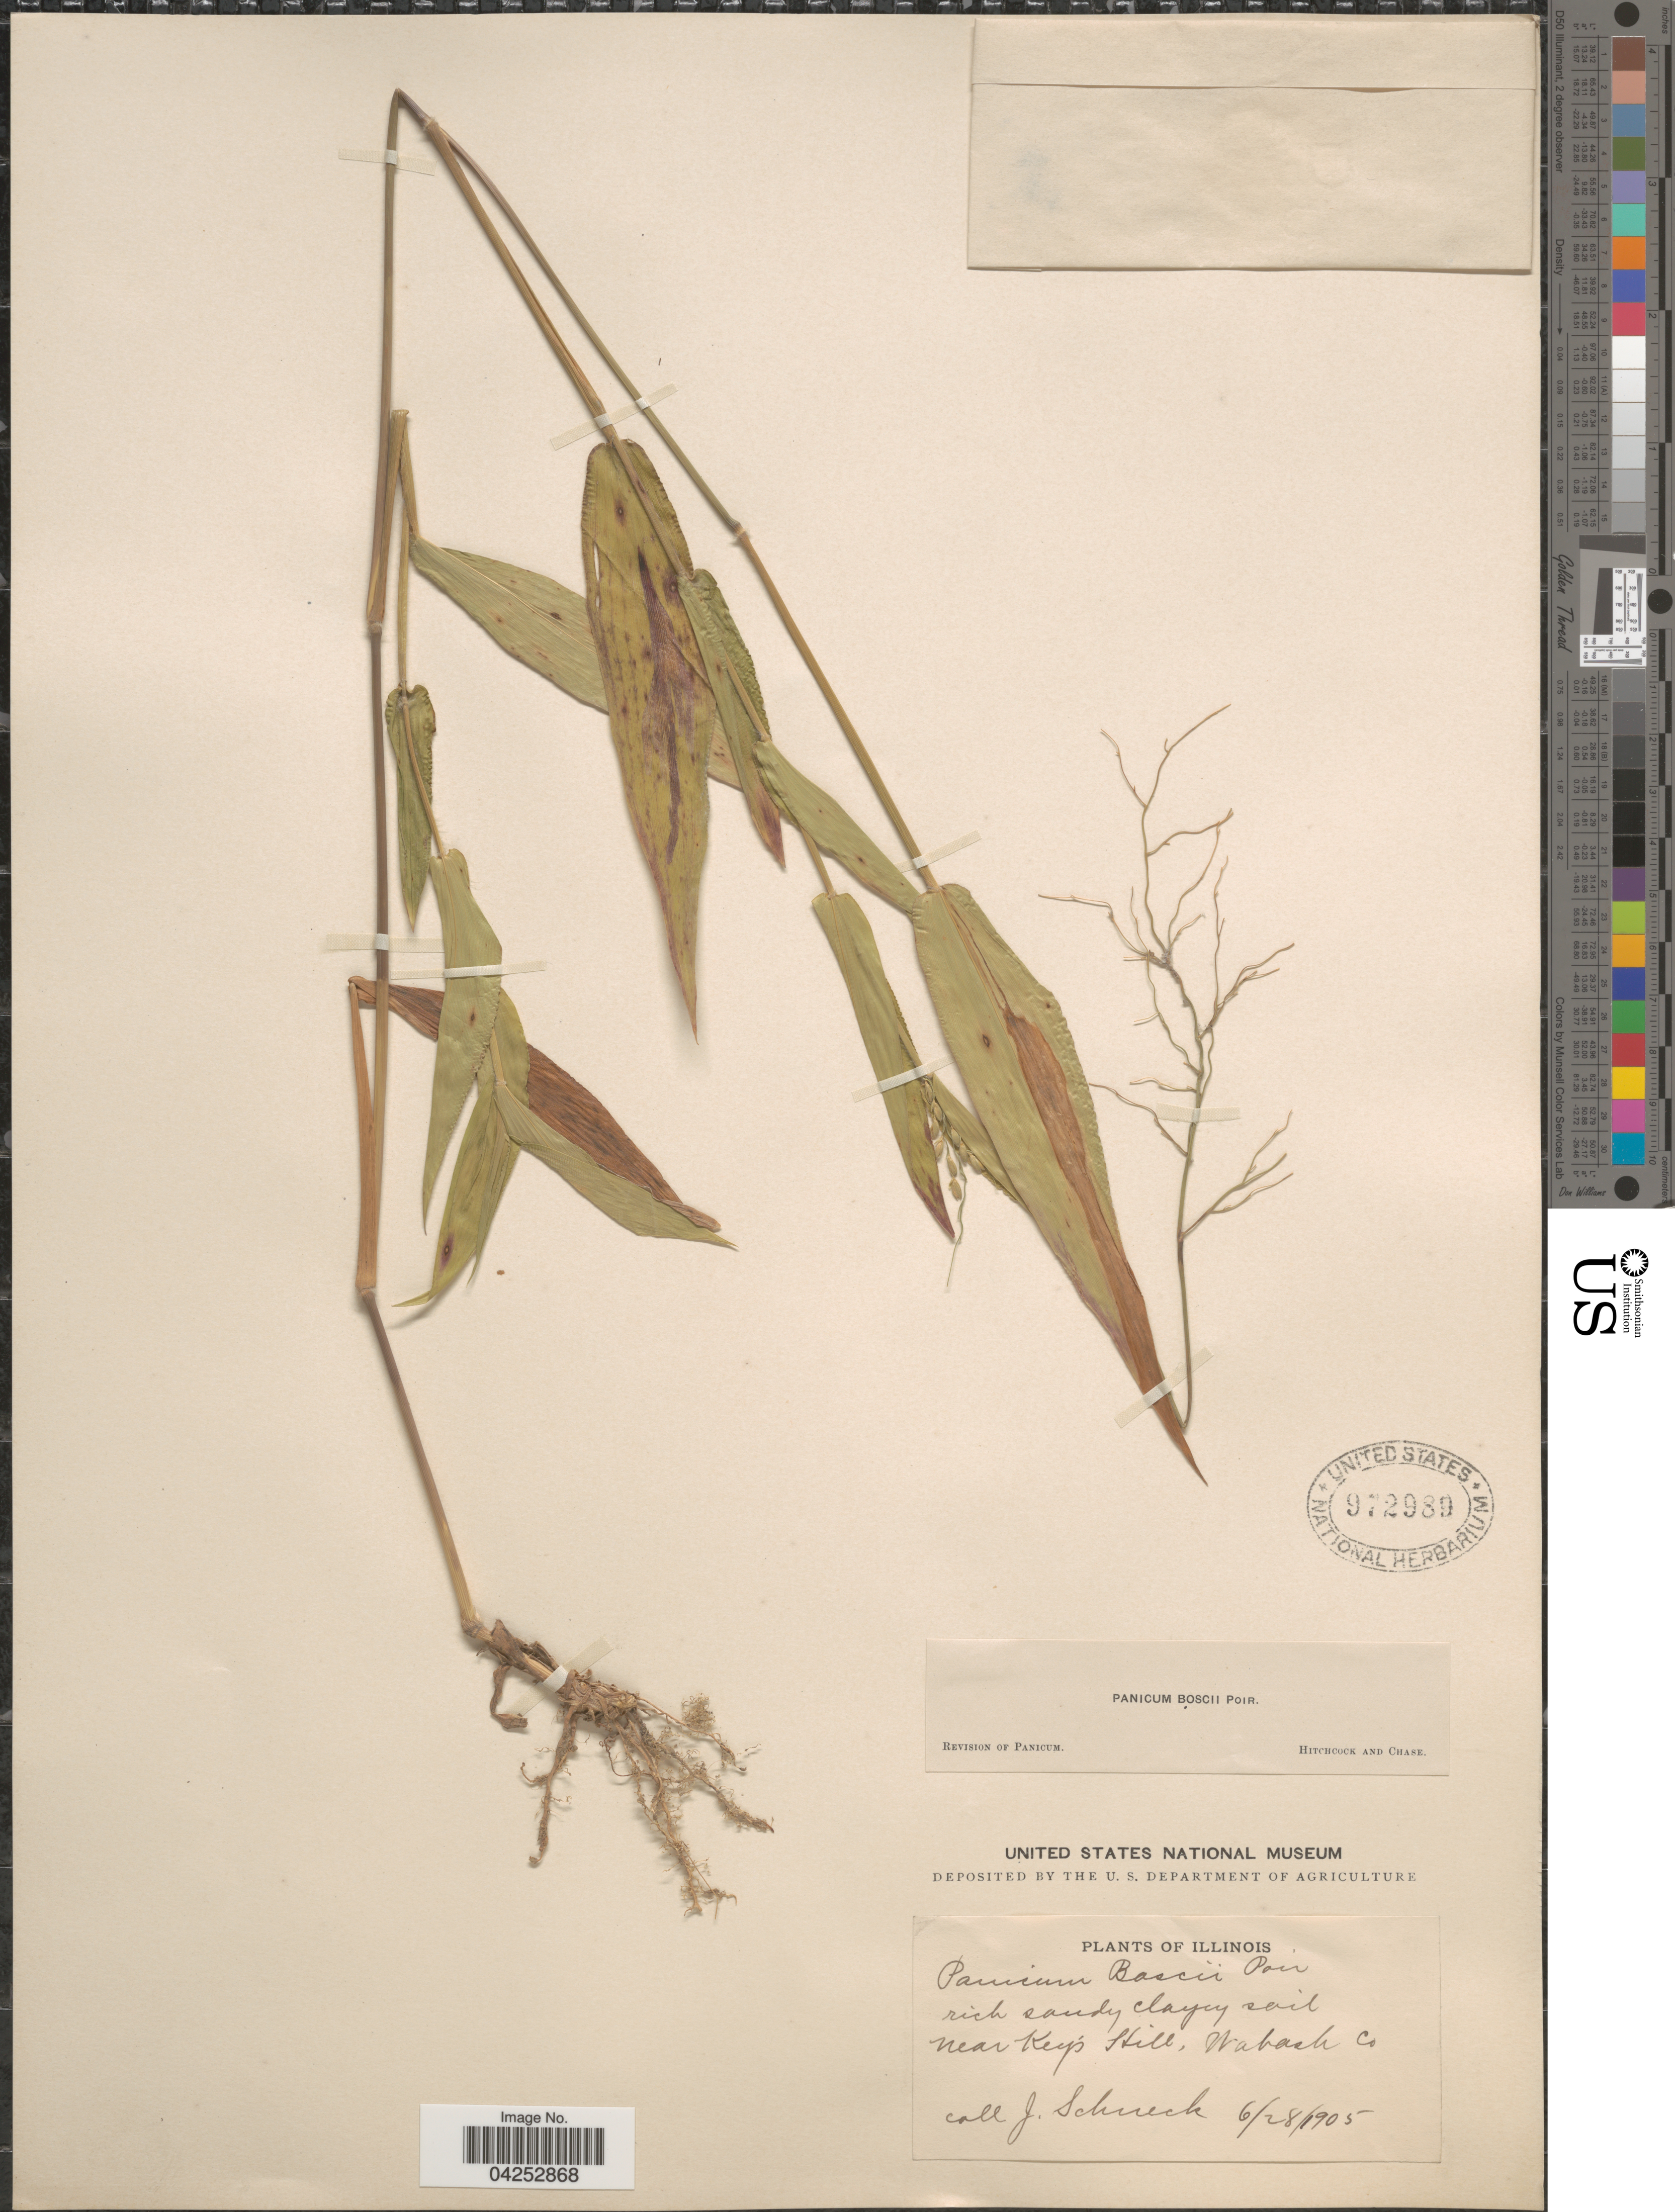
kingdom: Plantae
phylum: Tracheophyta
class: Liliopsida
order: Poales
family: Poaceae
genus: Dichanthelium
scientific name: Dichanthelium boscii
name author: (Poir.) Gould & C.A. Clark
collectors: J. Schneck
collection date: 1905-06-28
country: United States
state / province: Illinois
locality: Near Key's Hill, Wabash Co.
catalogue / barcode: US 972989